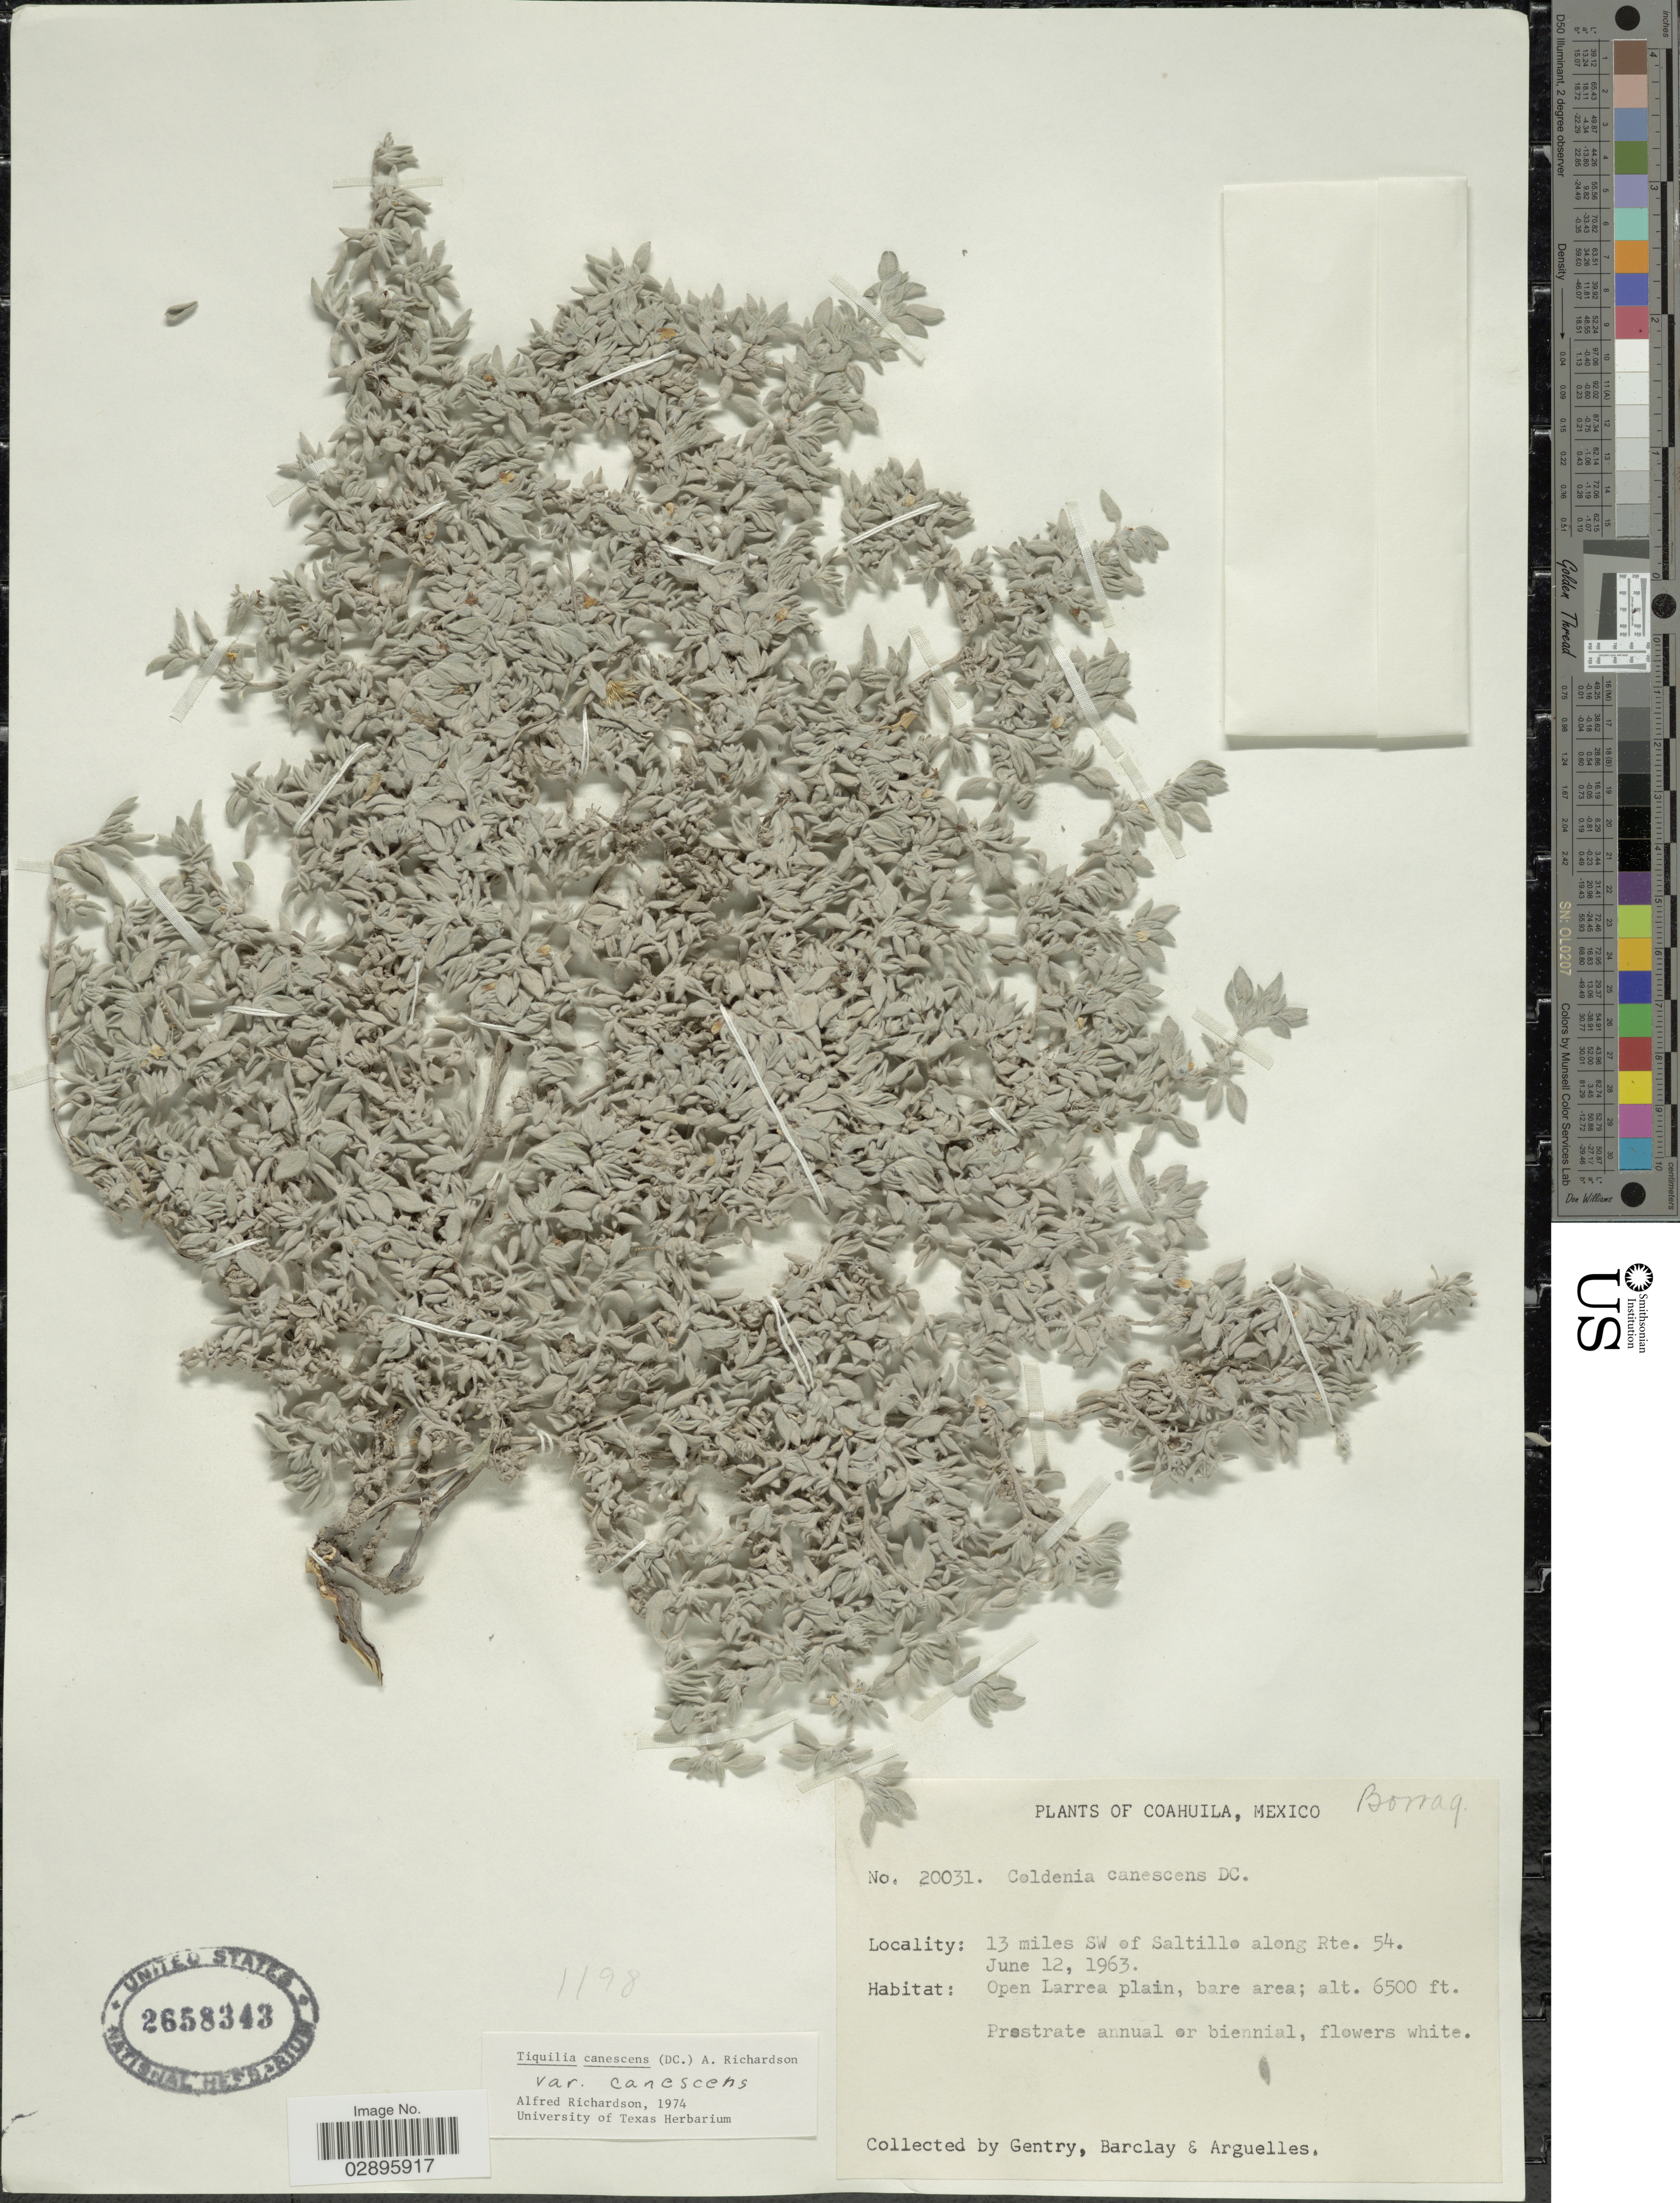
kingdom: Plantae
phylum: Tracheophyta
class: Magnoliopsida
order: Boraginales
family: Ehretiaceae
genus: Tiquilia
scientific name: Tiquilia canescens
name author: (DC.) A.T. Richardson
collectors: Gentry, --, -- Barclay & Arguelles, --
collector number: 20031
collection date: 1963-06-12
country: Mexico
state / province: Coahuila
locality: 13 miles SW of Saltillo along Rte. 54. Open Larrea plain.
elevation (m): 1981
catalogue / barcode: US 2658343